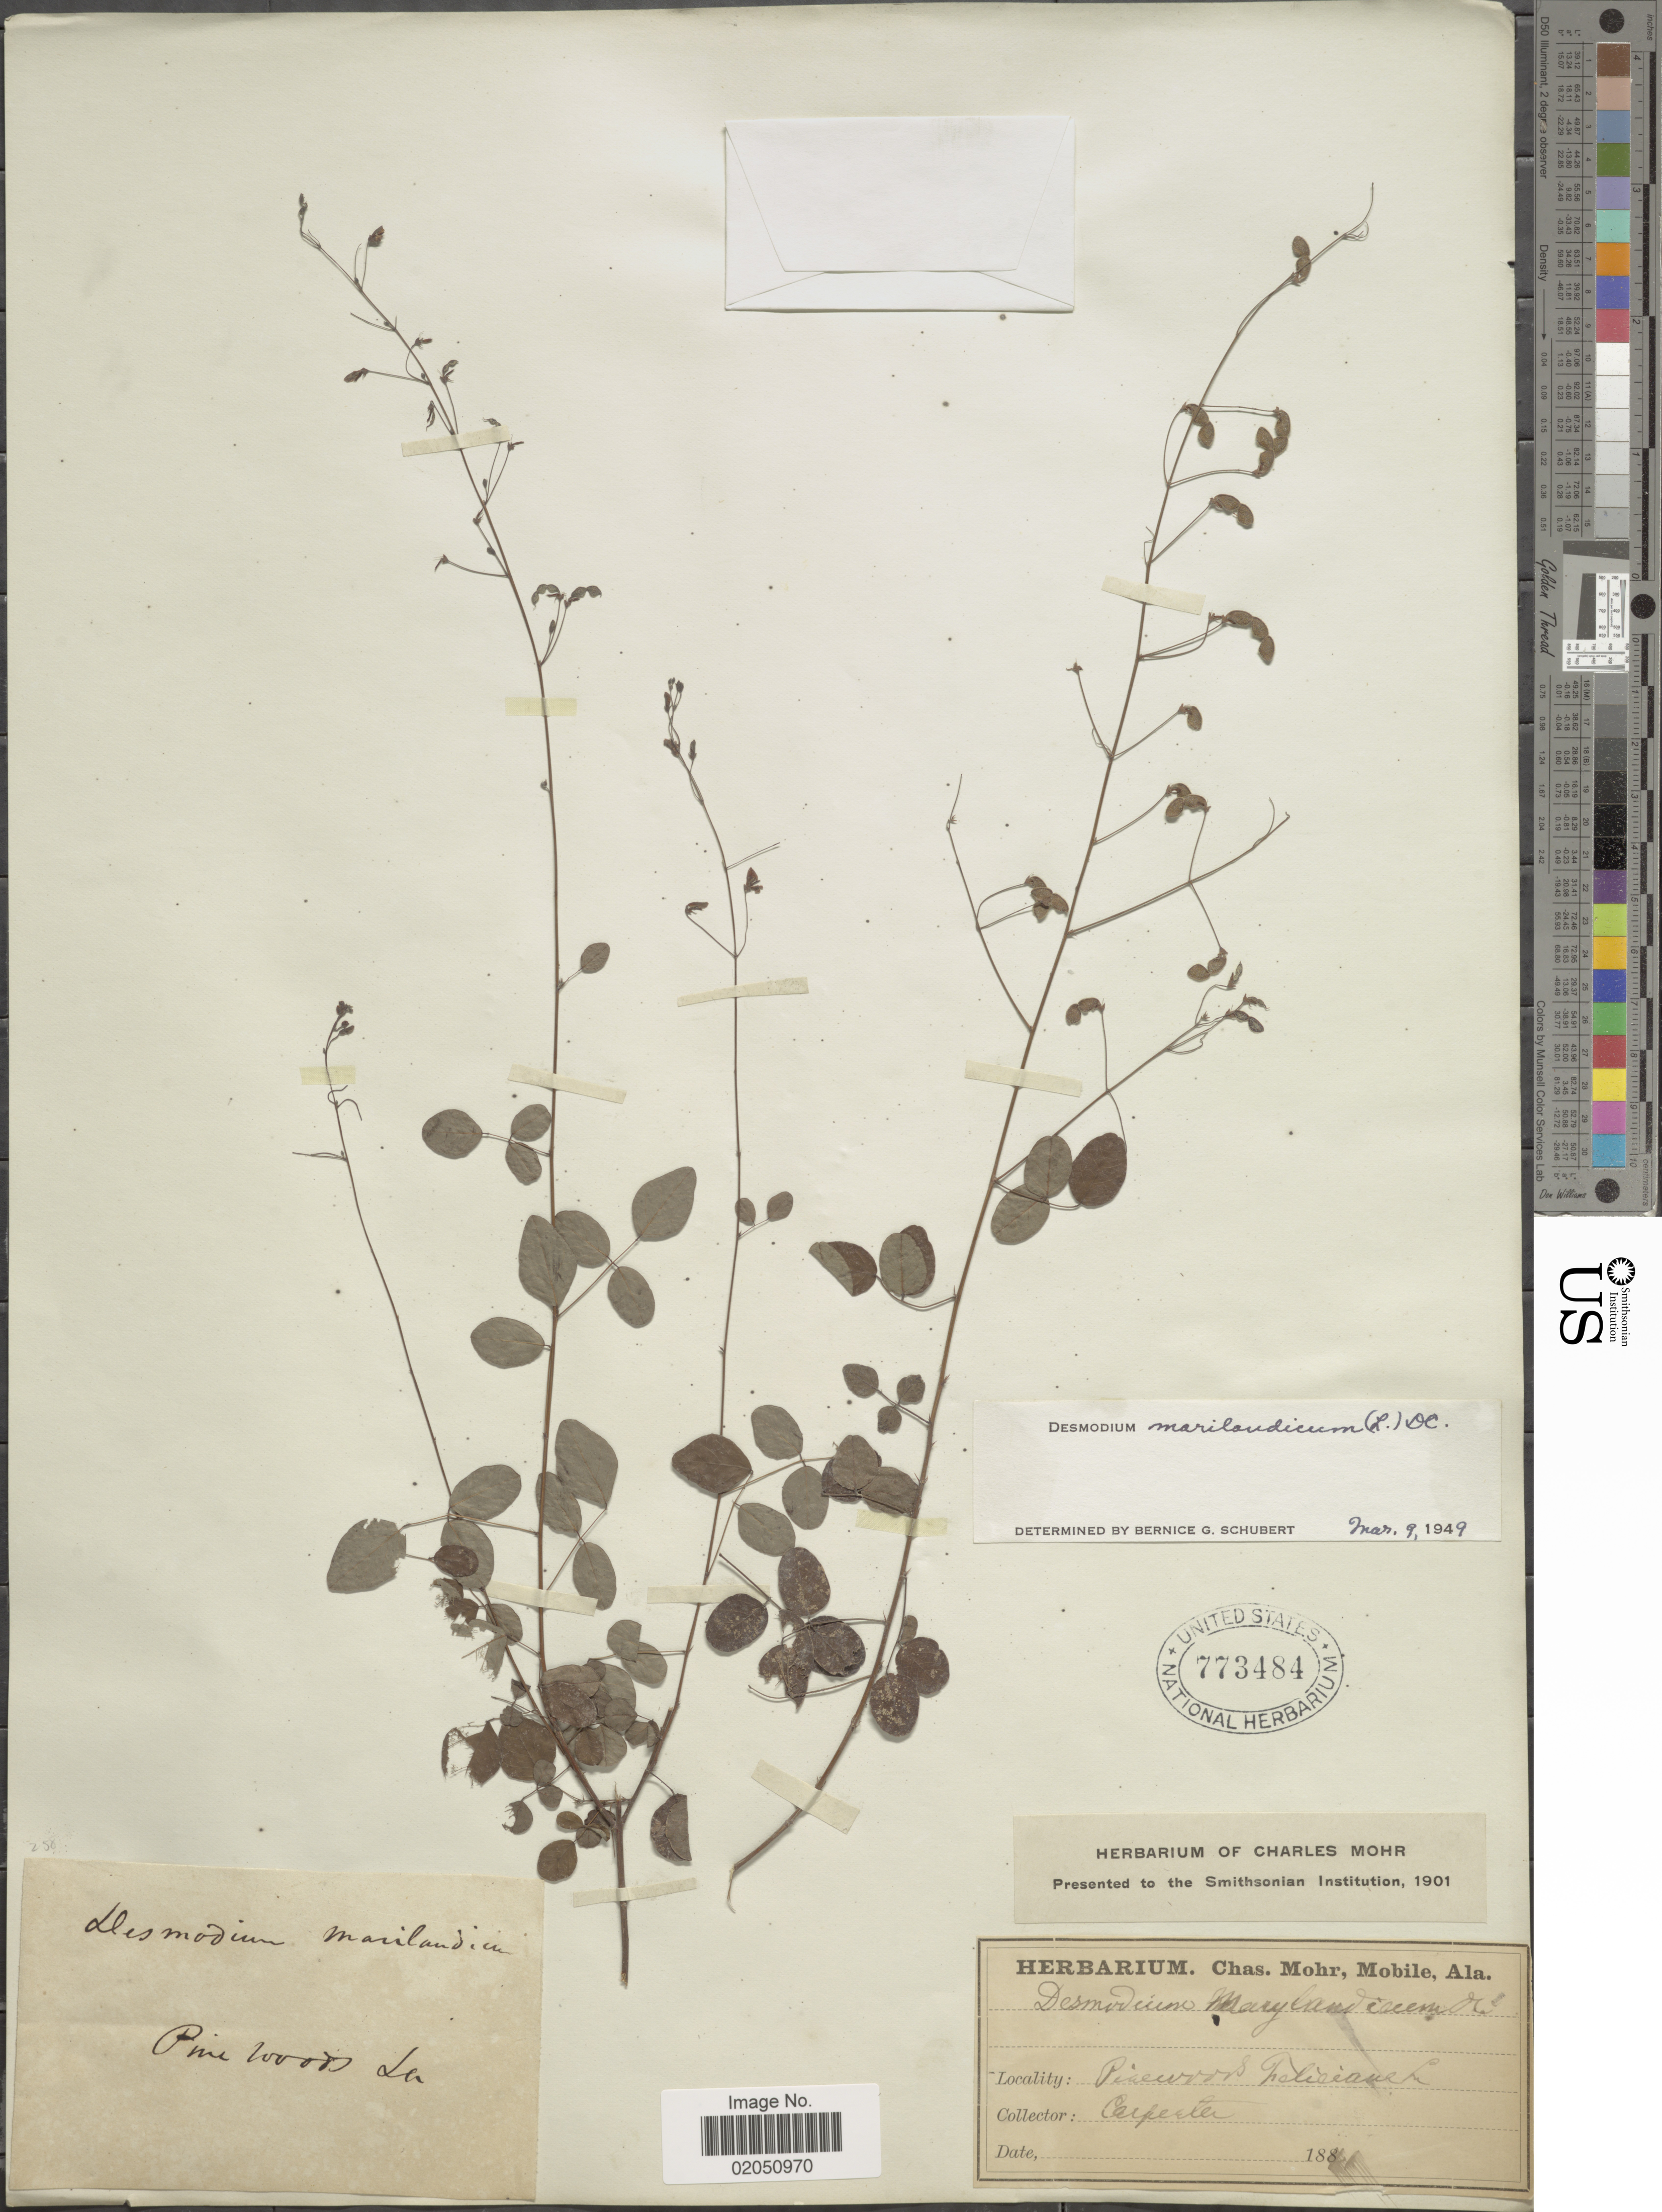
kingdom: Plantae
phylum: Tracheophyta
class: Magnoliopsida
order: Fabales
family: Fabaceae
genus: Desmodium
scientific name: Desmodium marilandicum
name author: Darl.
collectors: -. Carpenter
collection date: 1881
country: United States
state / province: Louisiana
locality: Pine woods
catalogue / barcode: US 773484